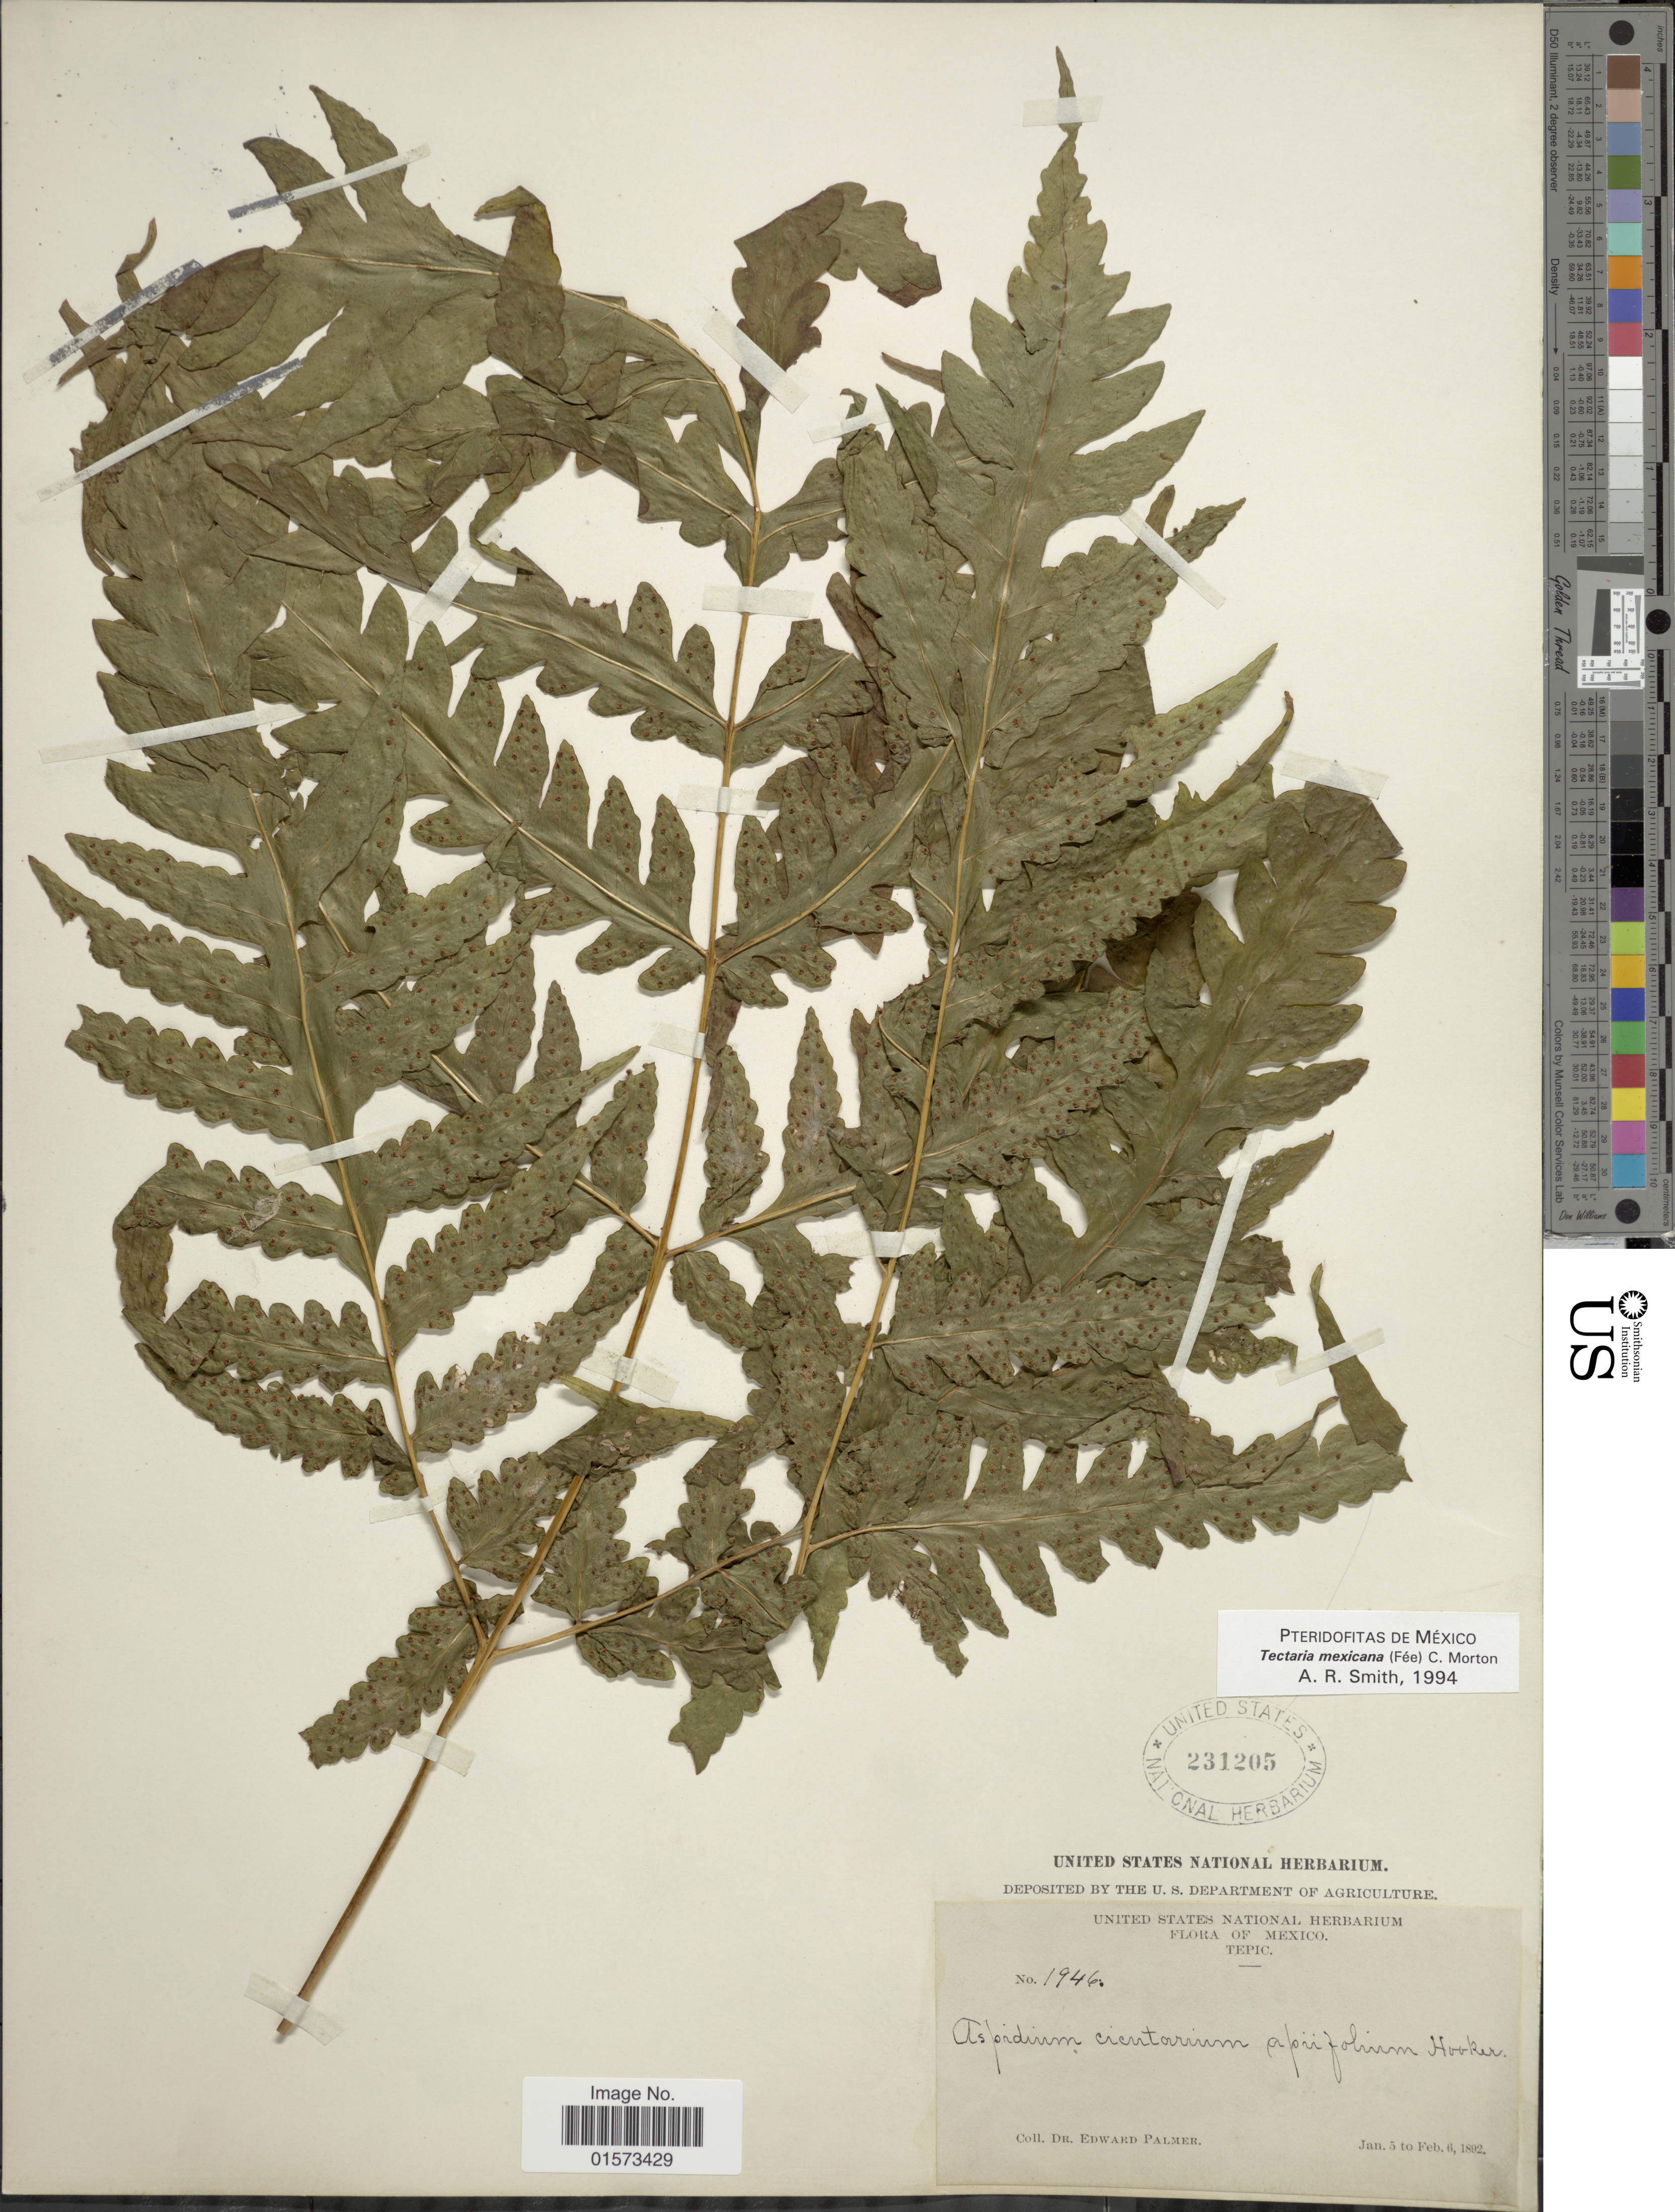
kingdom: Plantae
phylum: Tracheophyta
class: Polypodiopsida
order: Polypodiales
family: Tectariaceae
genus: Tectaria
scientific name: Tectaria mexicana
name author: (Fée) C.V. Morton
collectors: E. Palmer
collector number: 1946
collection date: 1892-01-05/1892-02-06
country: Mexico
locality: Tepic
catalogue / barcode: US 231205